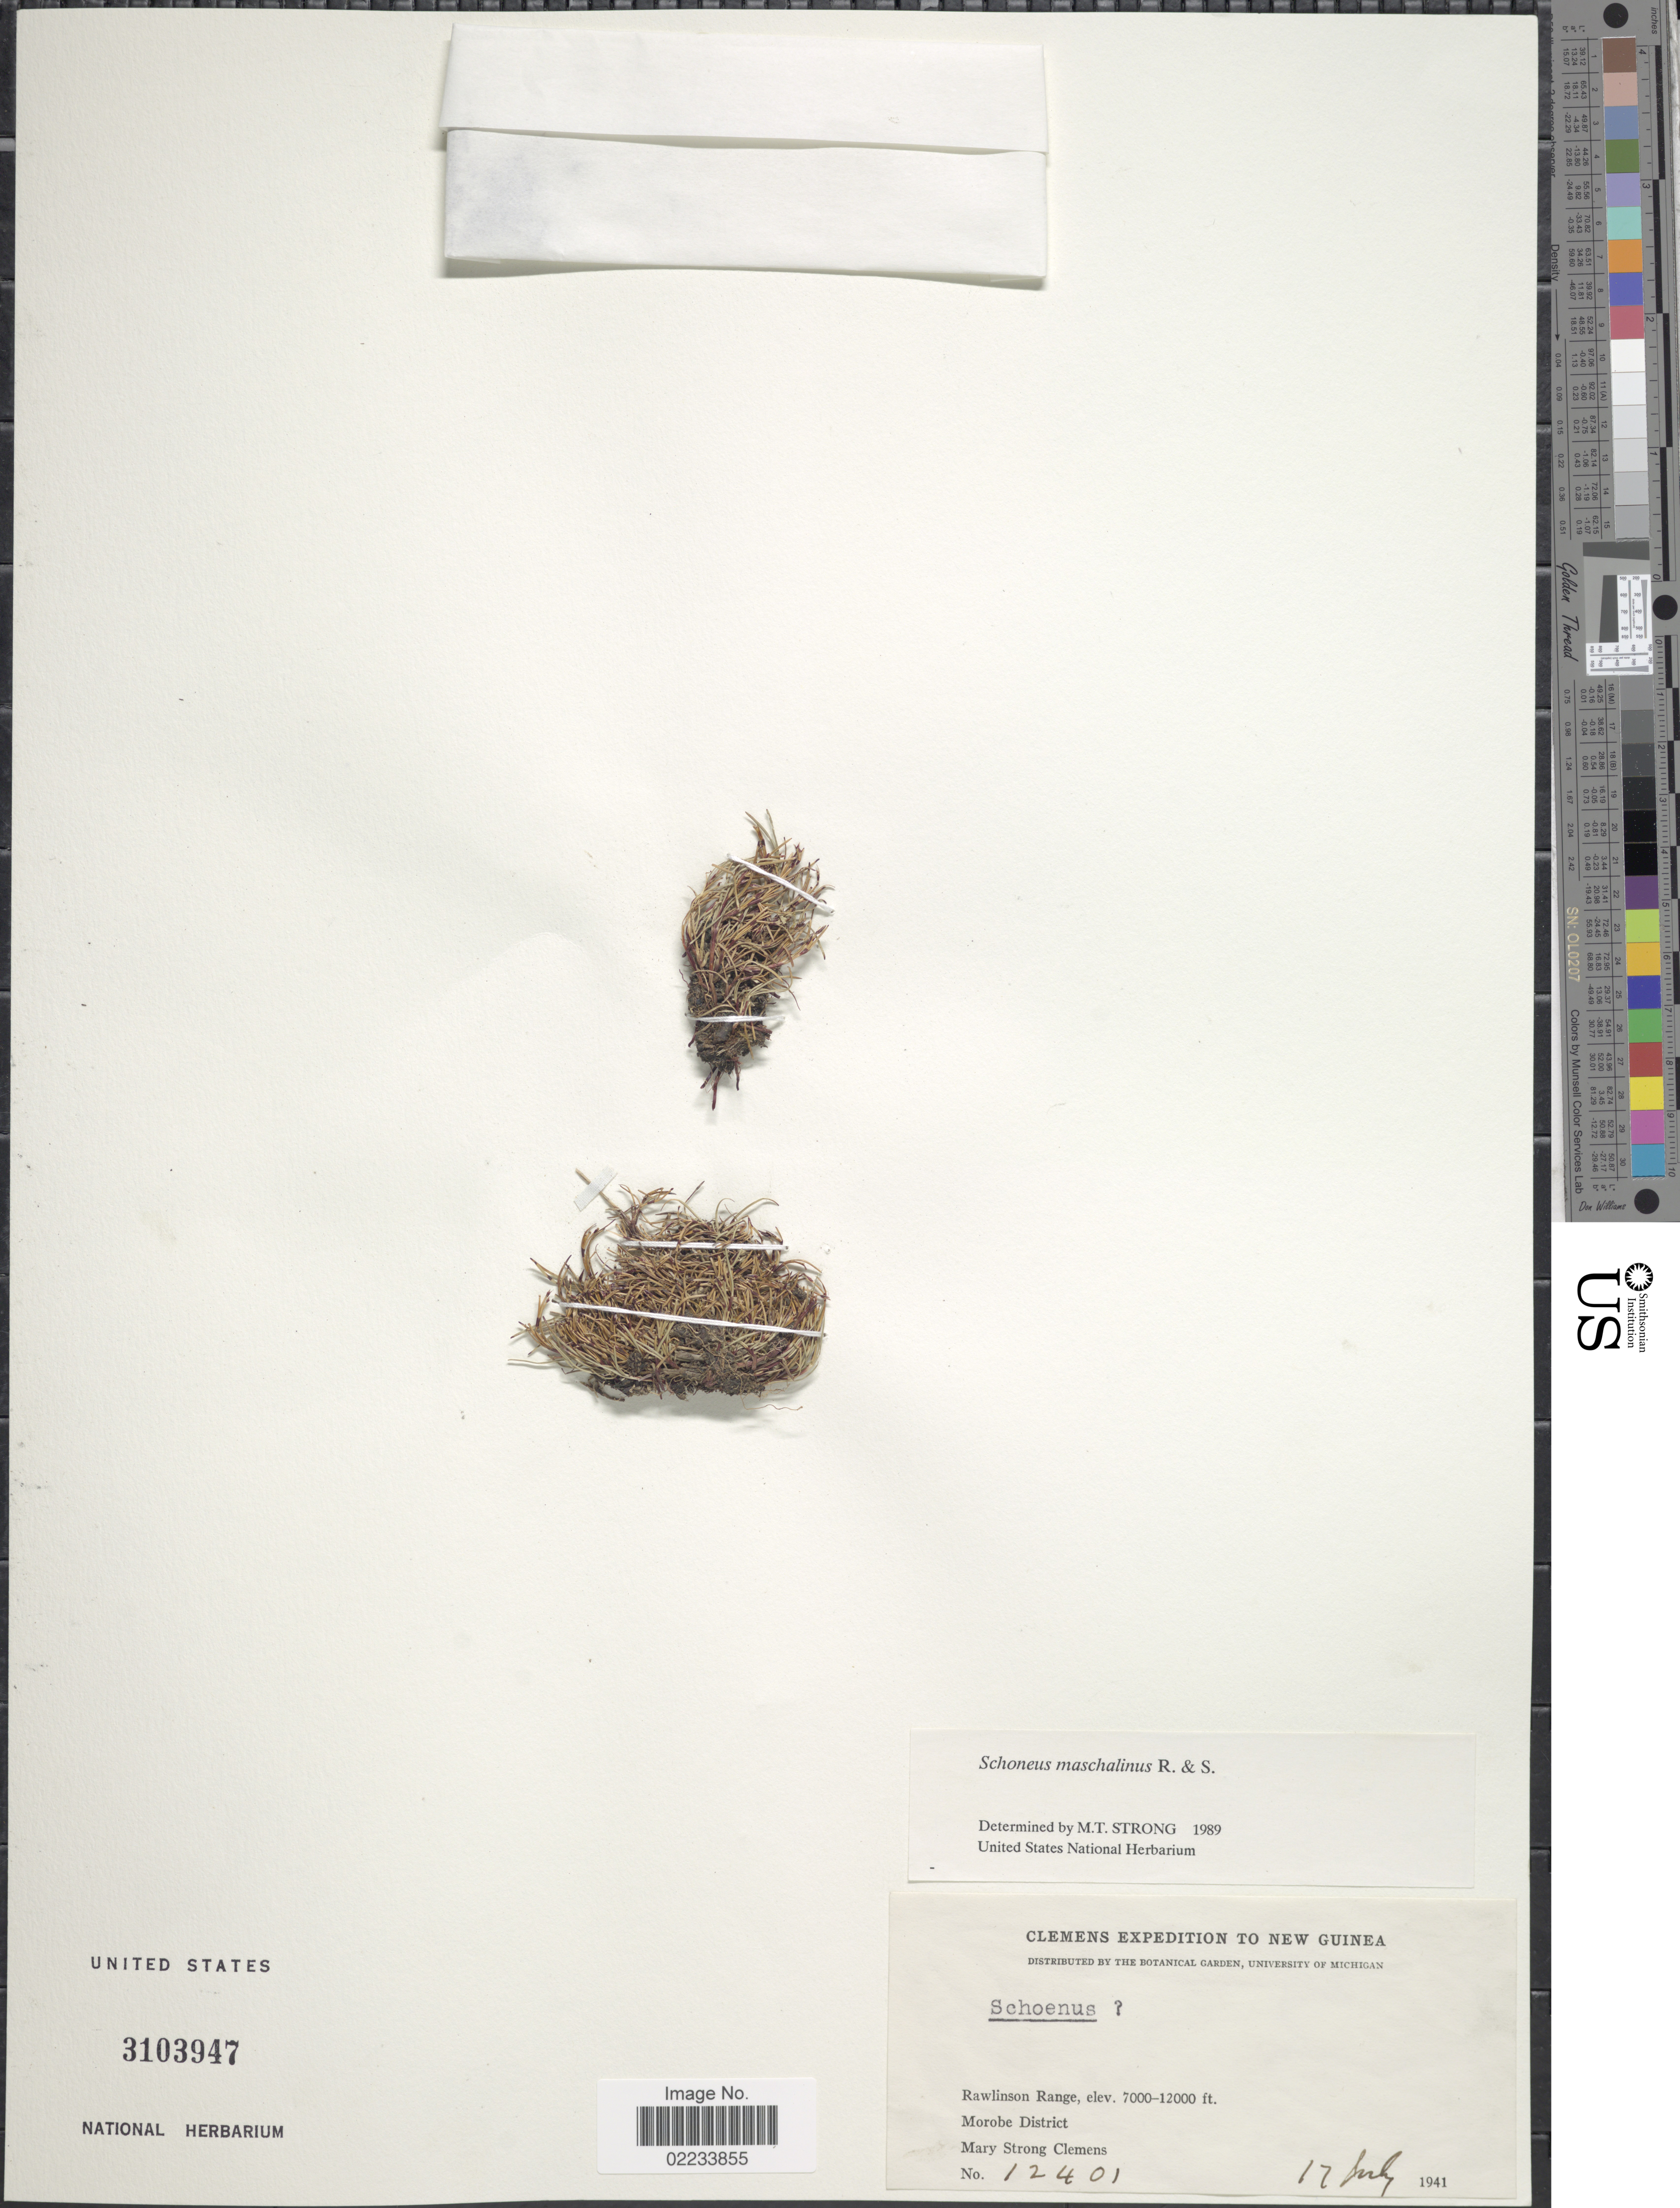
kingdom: Plantae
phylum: Tracheophyta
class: Liliopsida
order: Poales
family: Cyperaceae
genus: Schoenus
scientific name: Schoenus maschalinus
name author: Roem. & Schult.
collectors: M. S. Clemens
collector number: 12401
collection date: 1941-07-17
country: Papua New Guinea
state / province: Morobe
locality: New Guinea, Rawlinson Range, Morobe District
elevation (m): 2134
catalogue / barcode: US 3103947